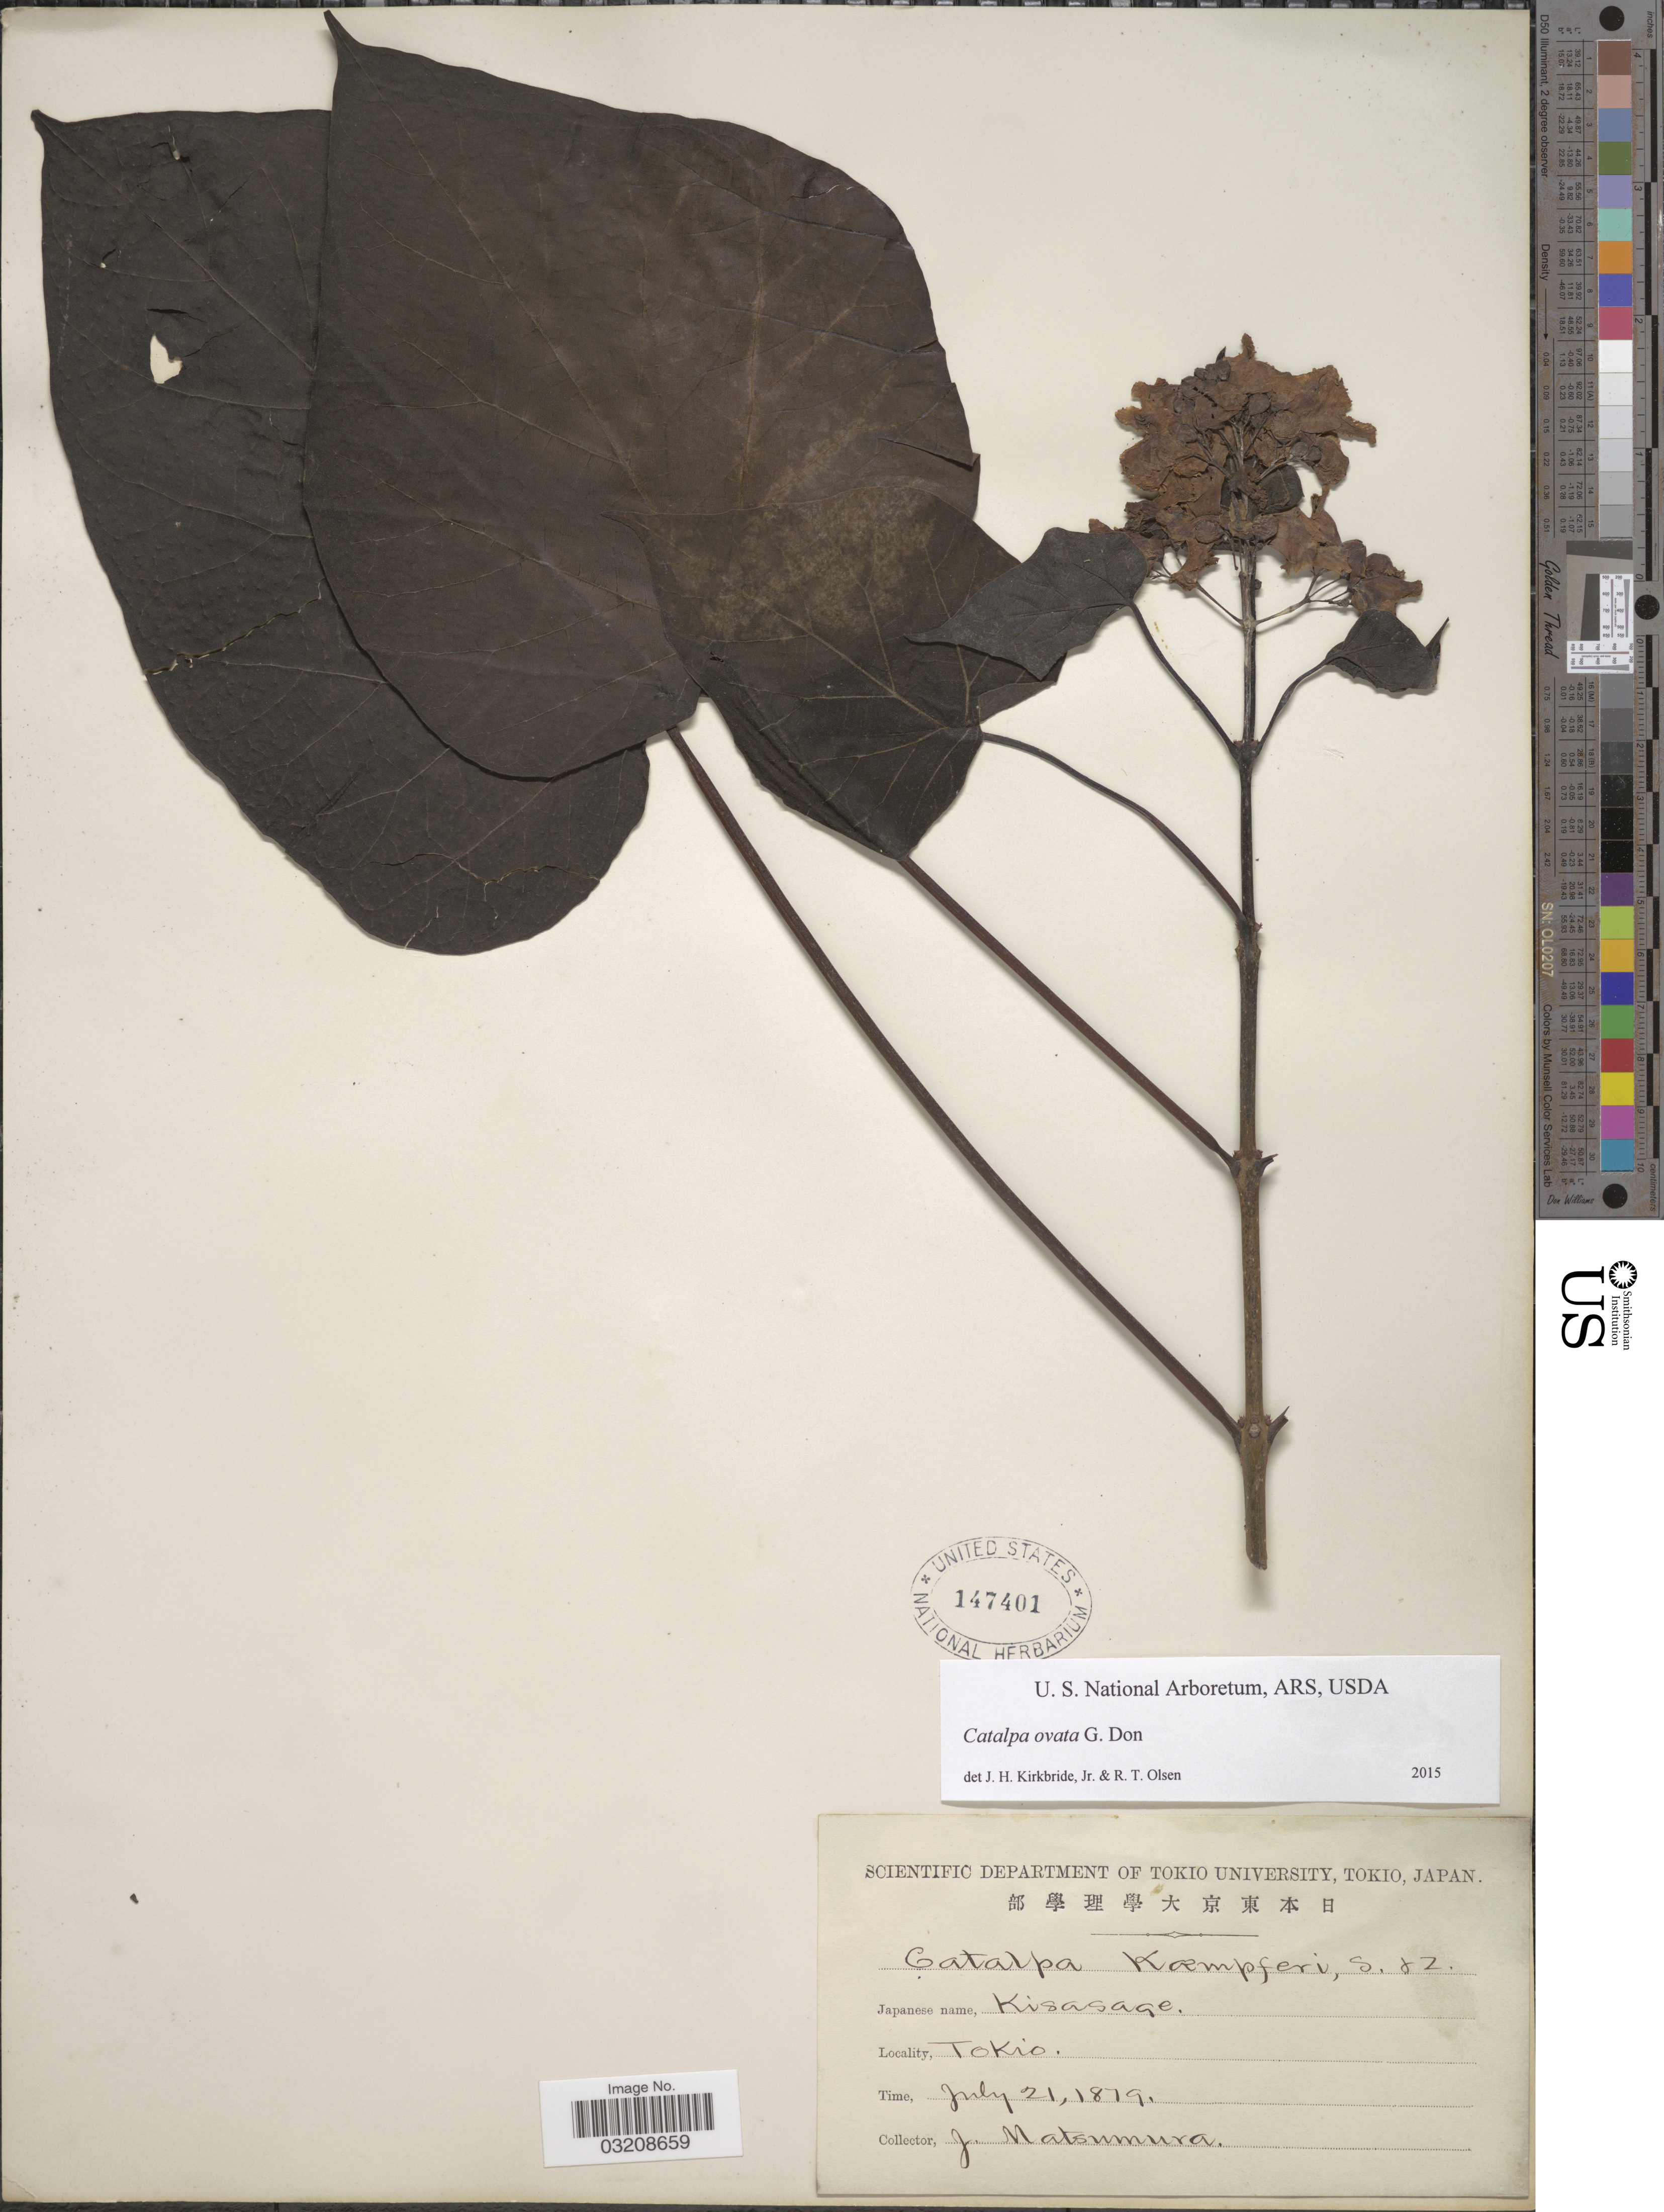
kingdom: Plantae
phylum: Tracheophyta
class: Magnoliopsida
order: Lamiales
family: Bignoniaceae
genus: Catalpa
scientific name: Catalpa ovata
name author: G. Don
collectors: J. Matsumura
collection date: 1879-07-21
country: Japan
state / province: Tokyo, Federal City of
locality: Tokio.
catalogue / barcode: US 147401